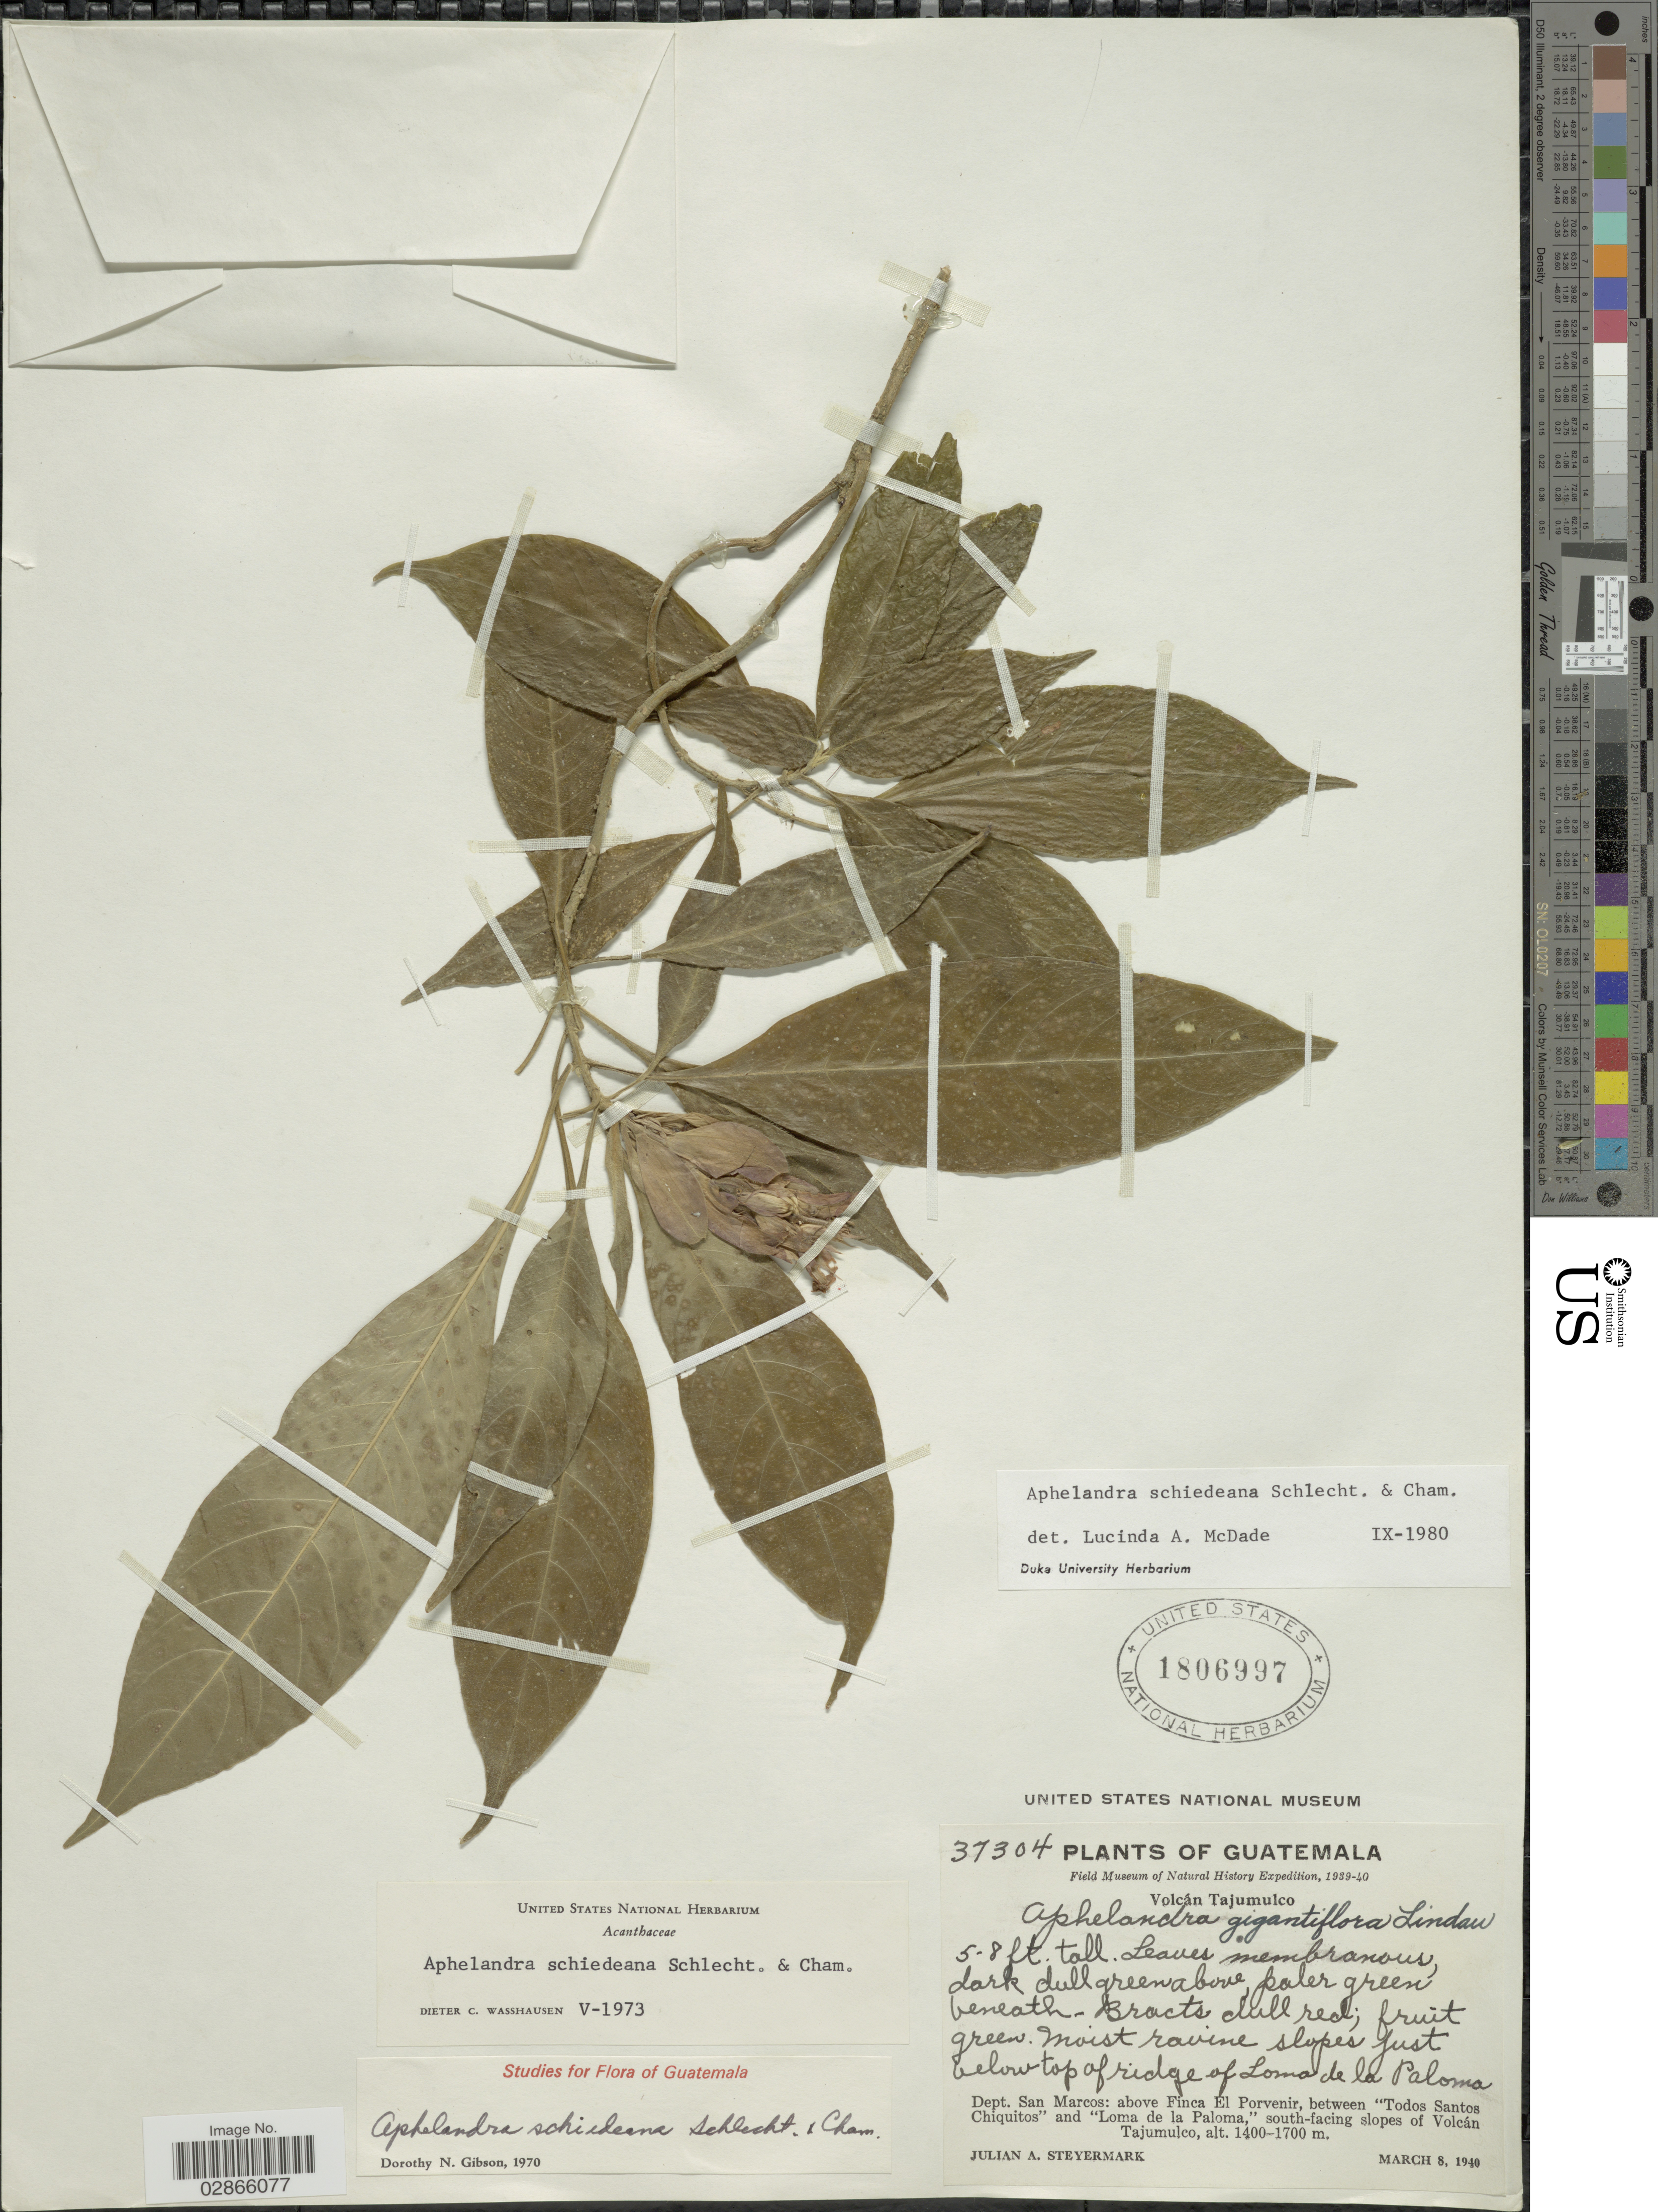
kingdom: Plantae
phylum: Tracheophyta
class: Magnoliopsida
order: Lamiales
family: Acanthaceae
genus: Aphelandra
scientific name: Aphelandra schiedeana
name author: Schltdl. & Cham.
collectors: J. Steyermark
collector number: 37304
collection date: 1940-03-08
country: Guatemala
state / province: San Marcos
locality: Volcán Tajumulco. Just below top of ridge of Loma de la Paloma. Dept. San Marcos: above Finca El Porvenir, between "Todos Santos Chiquitos" and "Loma de la Paloma," south-facing slopes of Volcán Tajumulco.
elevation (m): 1400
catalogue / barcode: US 1806997